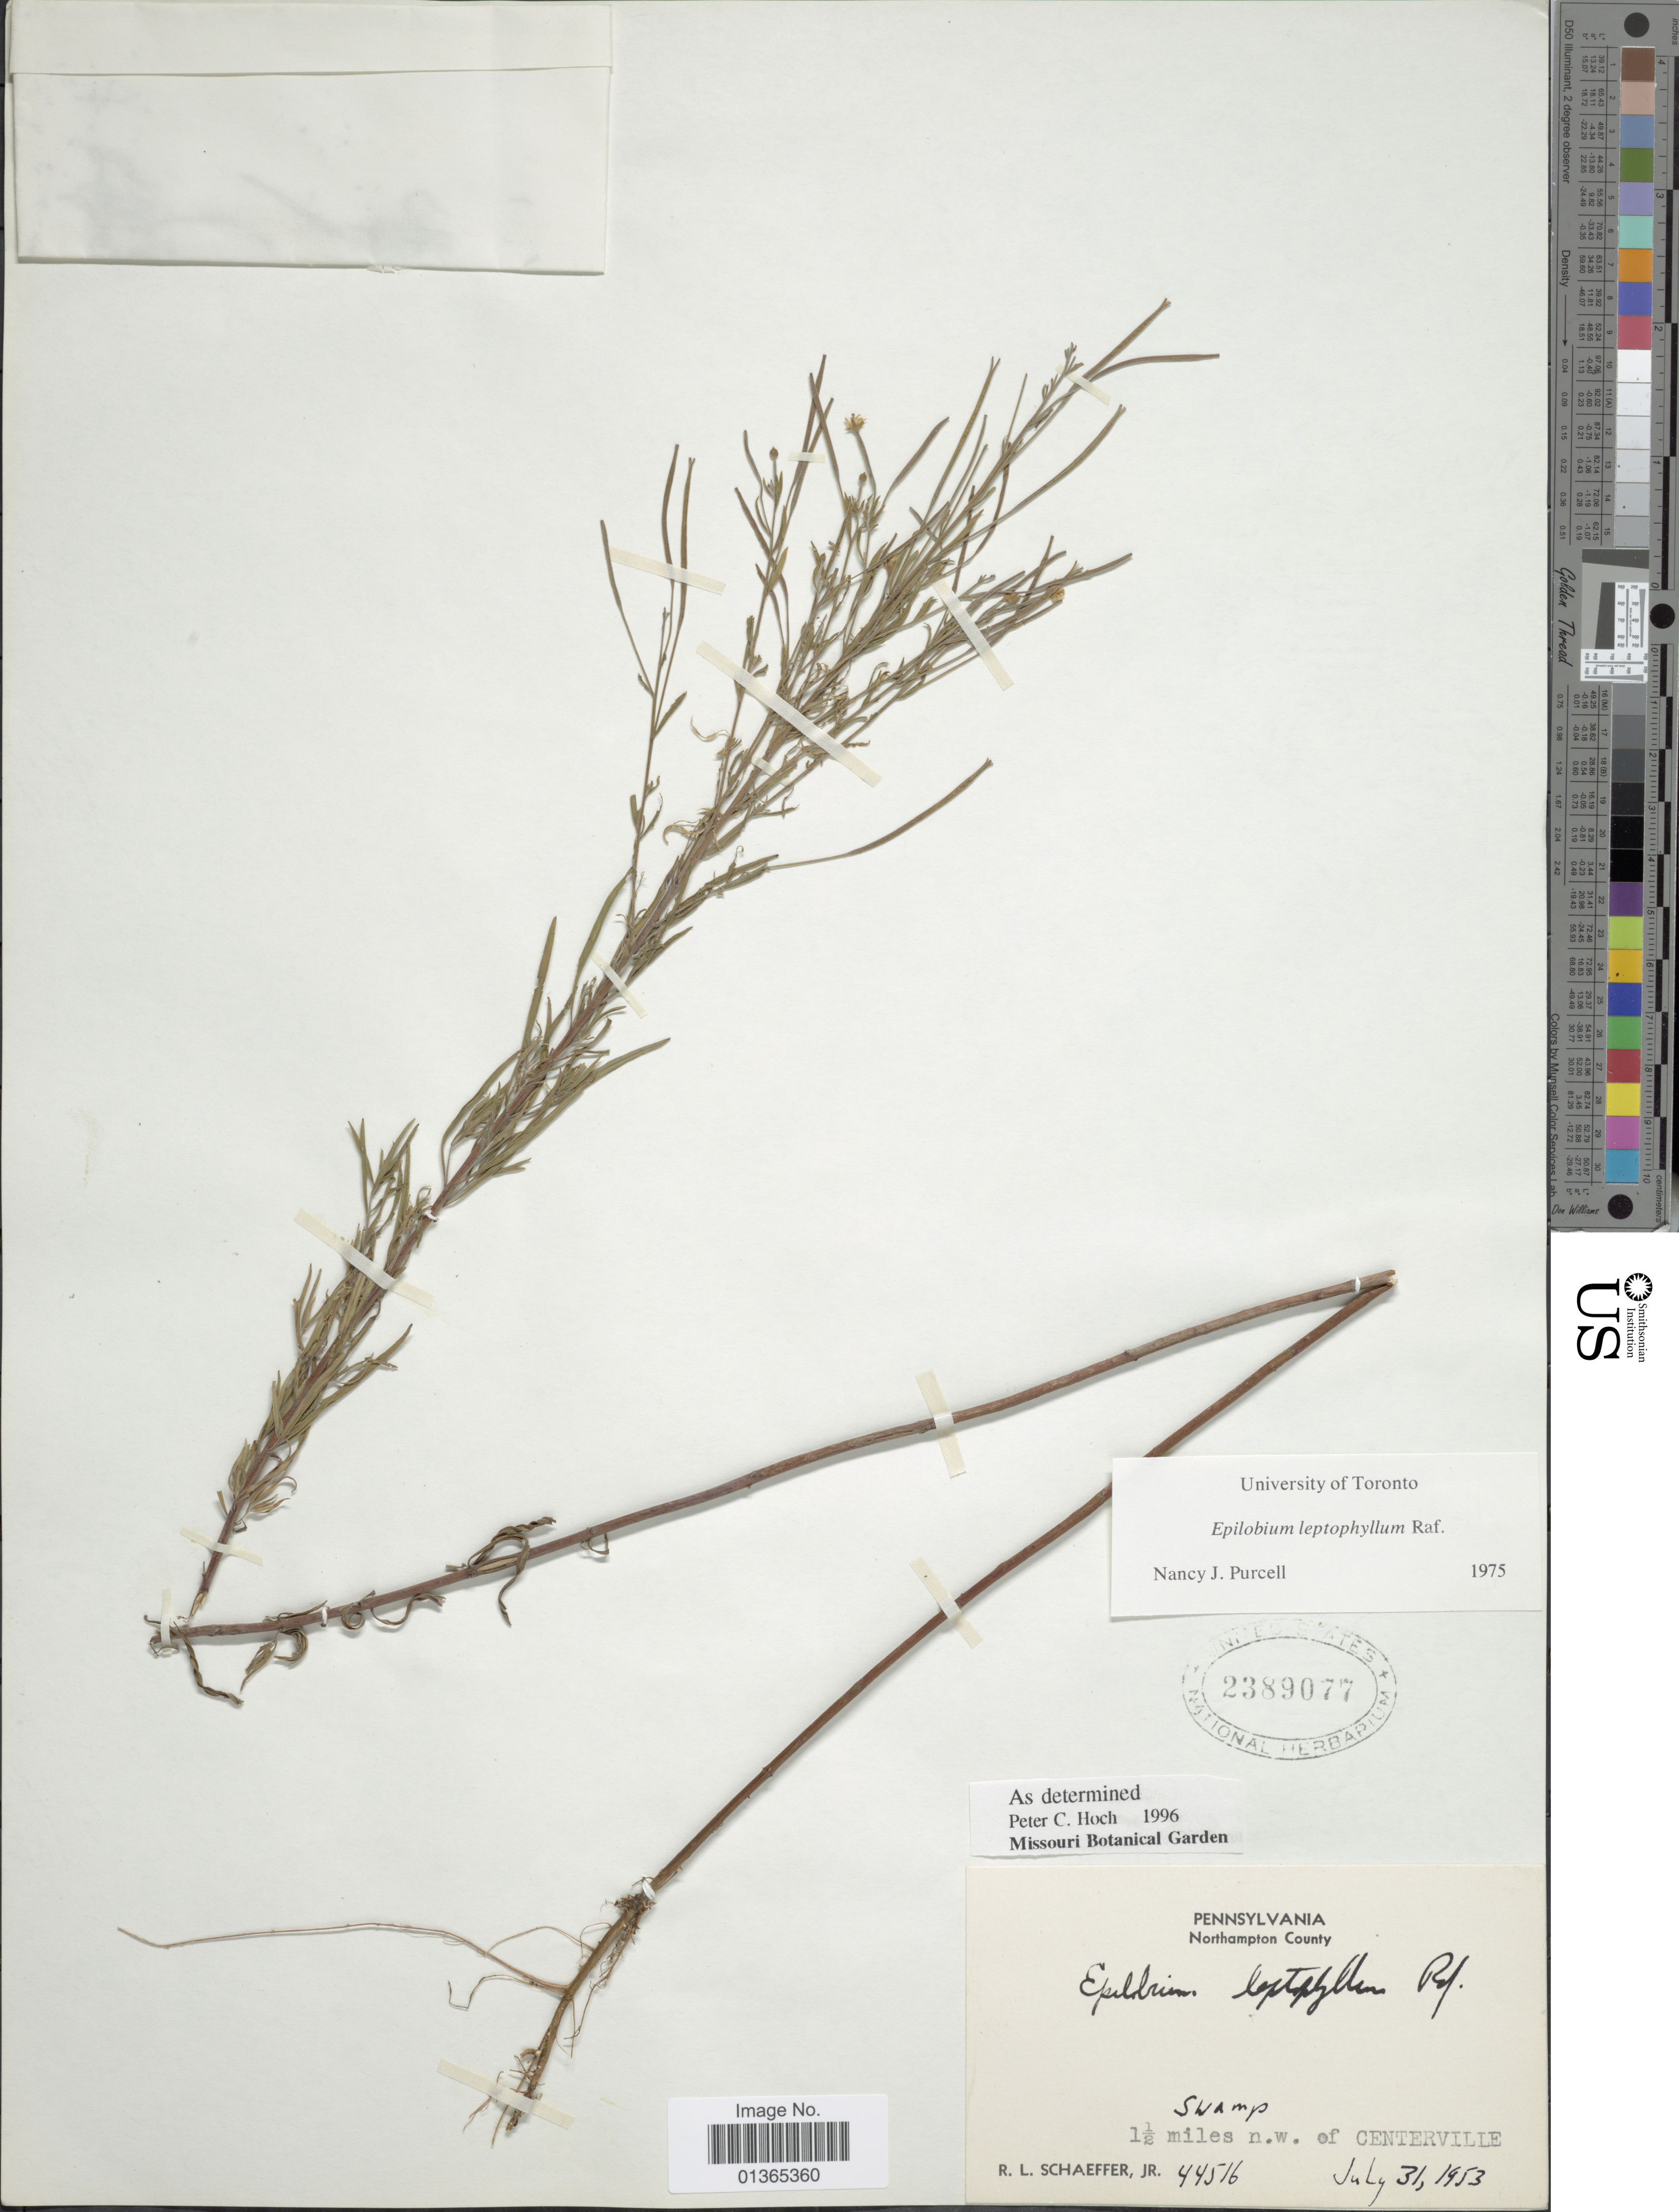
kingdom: Plantae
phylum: Tracheophyta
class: Magnoliopsida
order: Myrtales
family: Onagraceae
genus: Epilobium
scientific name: Epilobium leptophyllum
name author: Raf.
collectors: R. Schaeffer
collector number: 44516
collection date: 1953-07-31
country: United States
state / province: Pennsylvania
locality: Northampton County. 1½ miles n.w. of Centerville.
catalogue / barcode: US 2389077